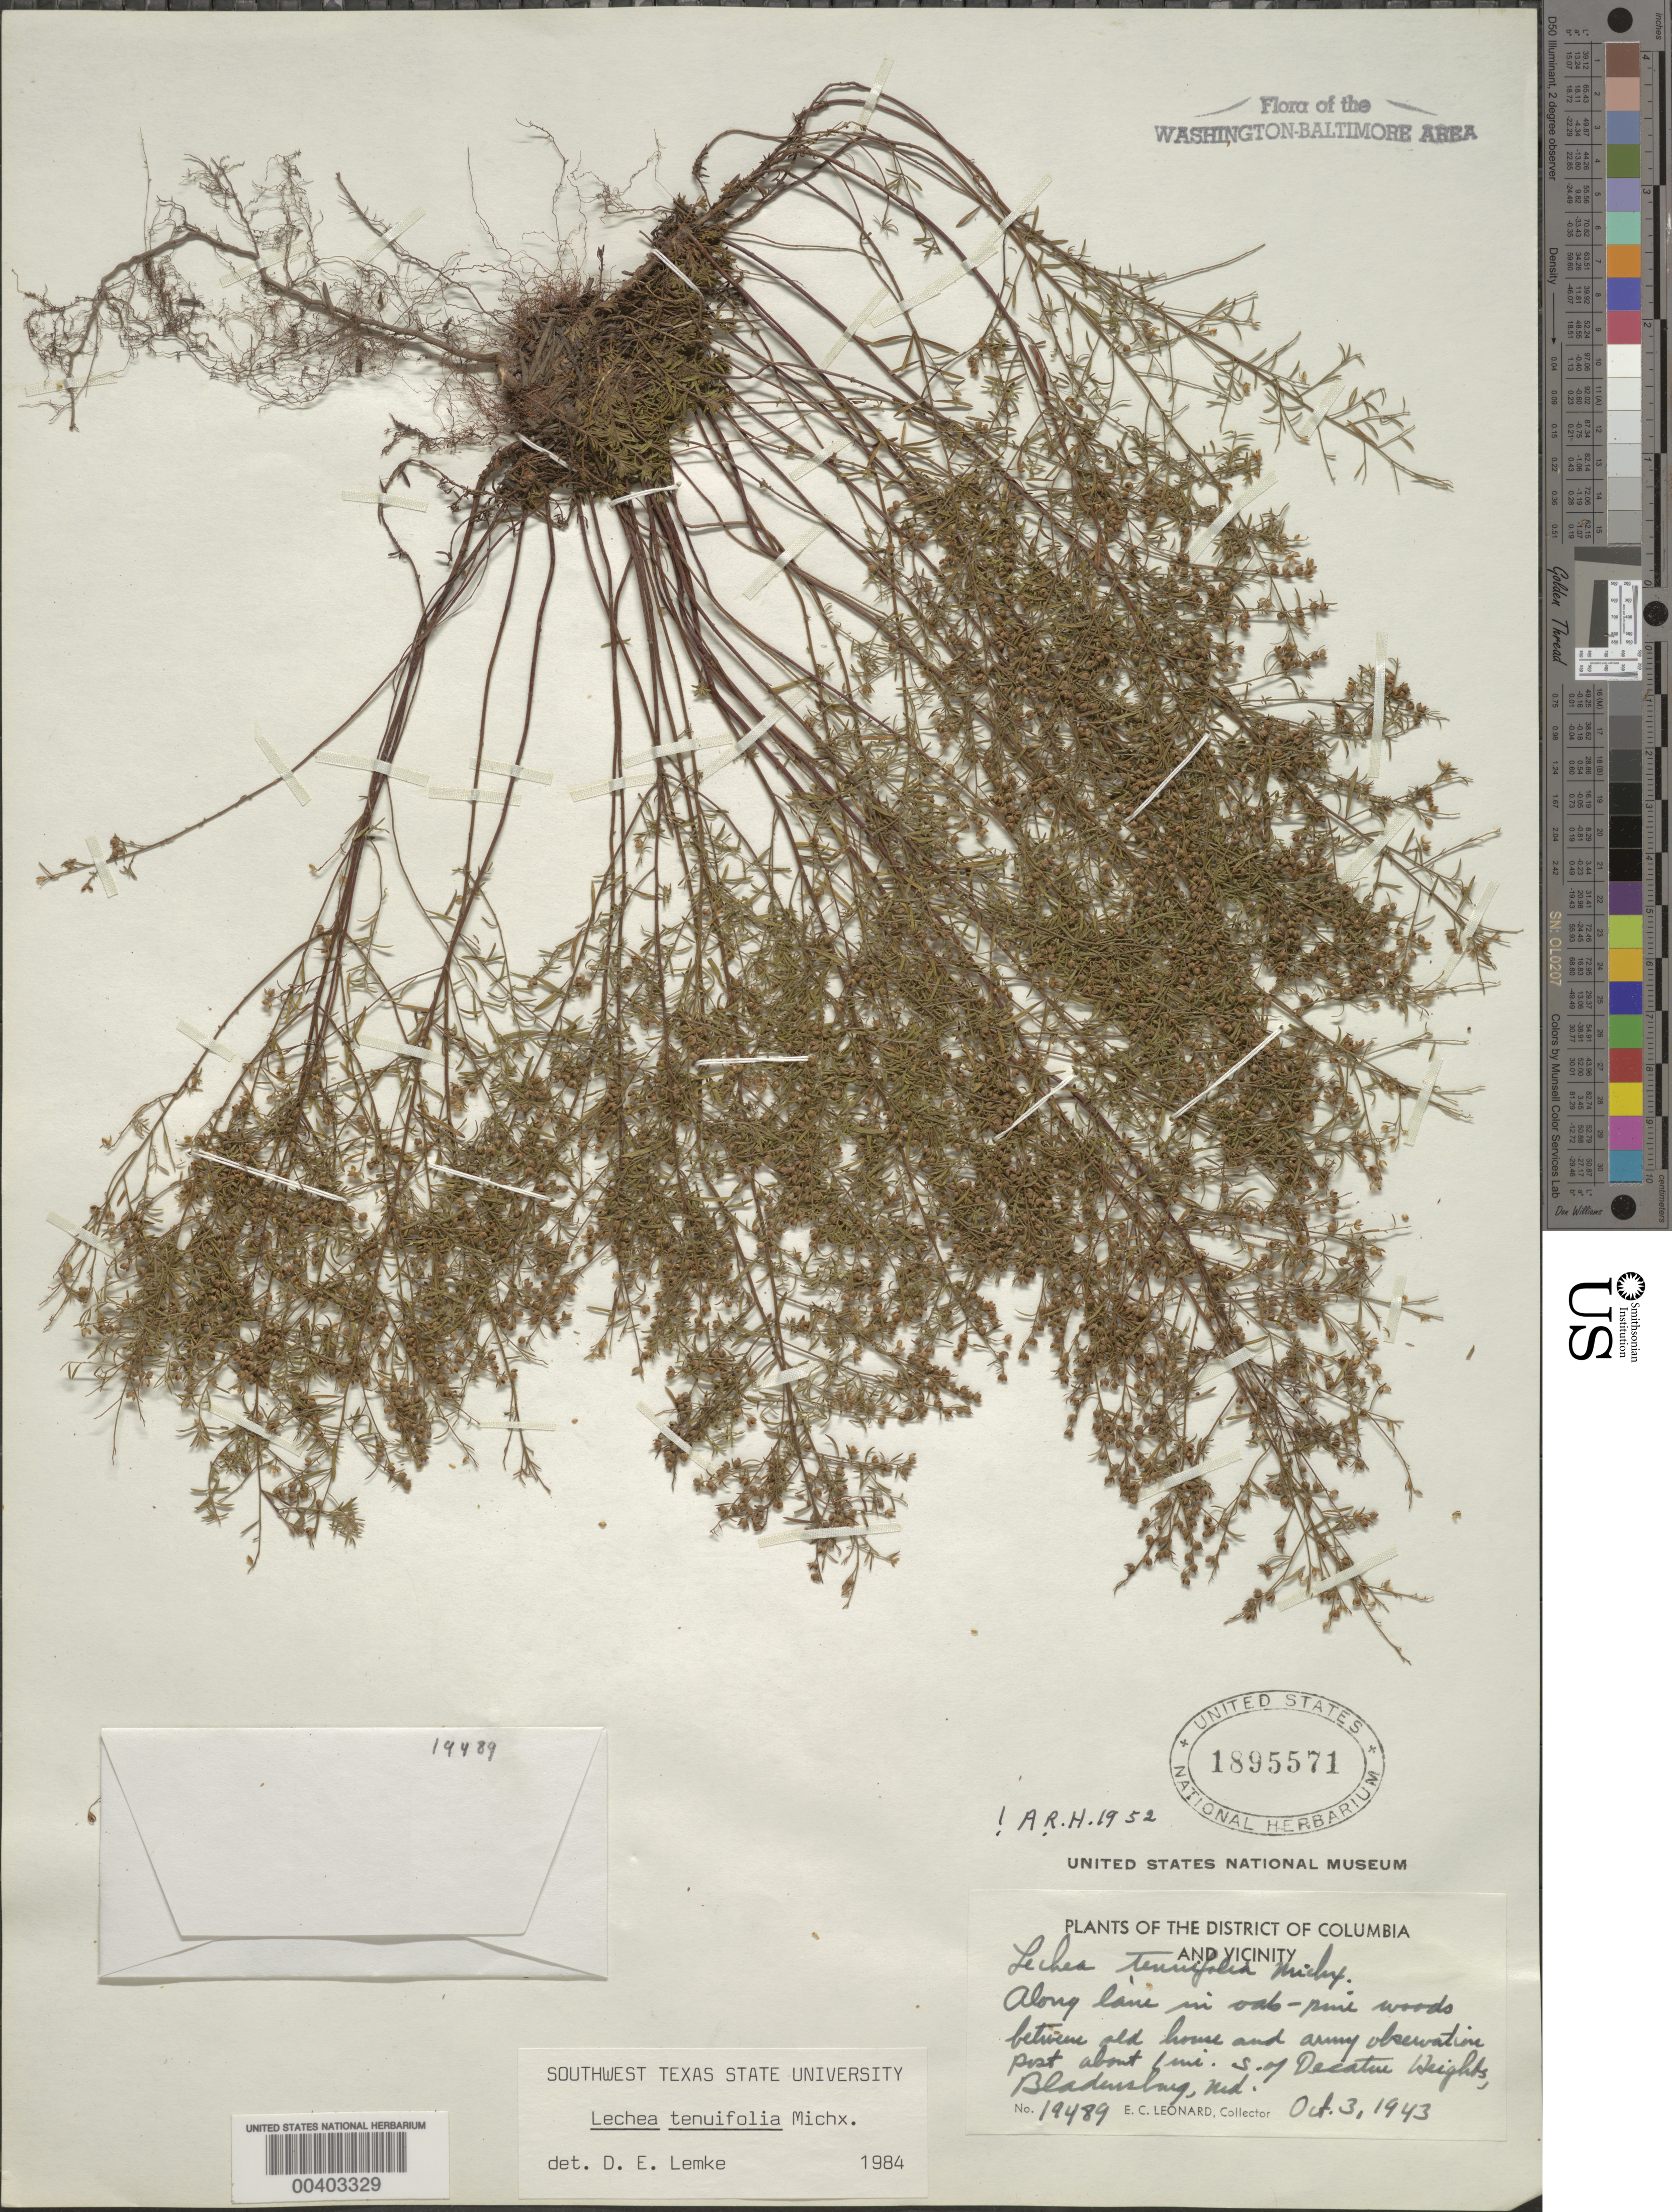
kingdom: Plantae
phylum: Tracheophyta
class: Magnoliopsida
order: Malvales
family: Cistaceae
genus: Lechea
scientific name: Lechea tenuifolia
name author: Michx.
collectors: E. C. Leonard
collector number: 19489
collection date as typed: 03 Oct 1943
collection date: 1943-10-03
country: United States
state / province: Maryland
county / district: Prince George's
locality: South of Decatur Heights, Bladensburg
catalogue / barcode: US 1895571